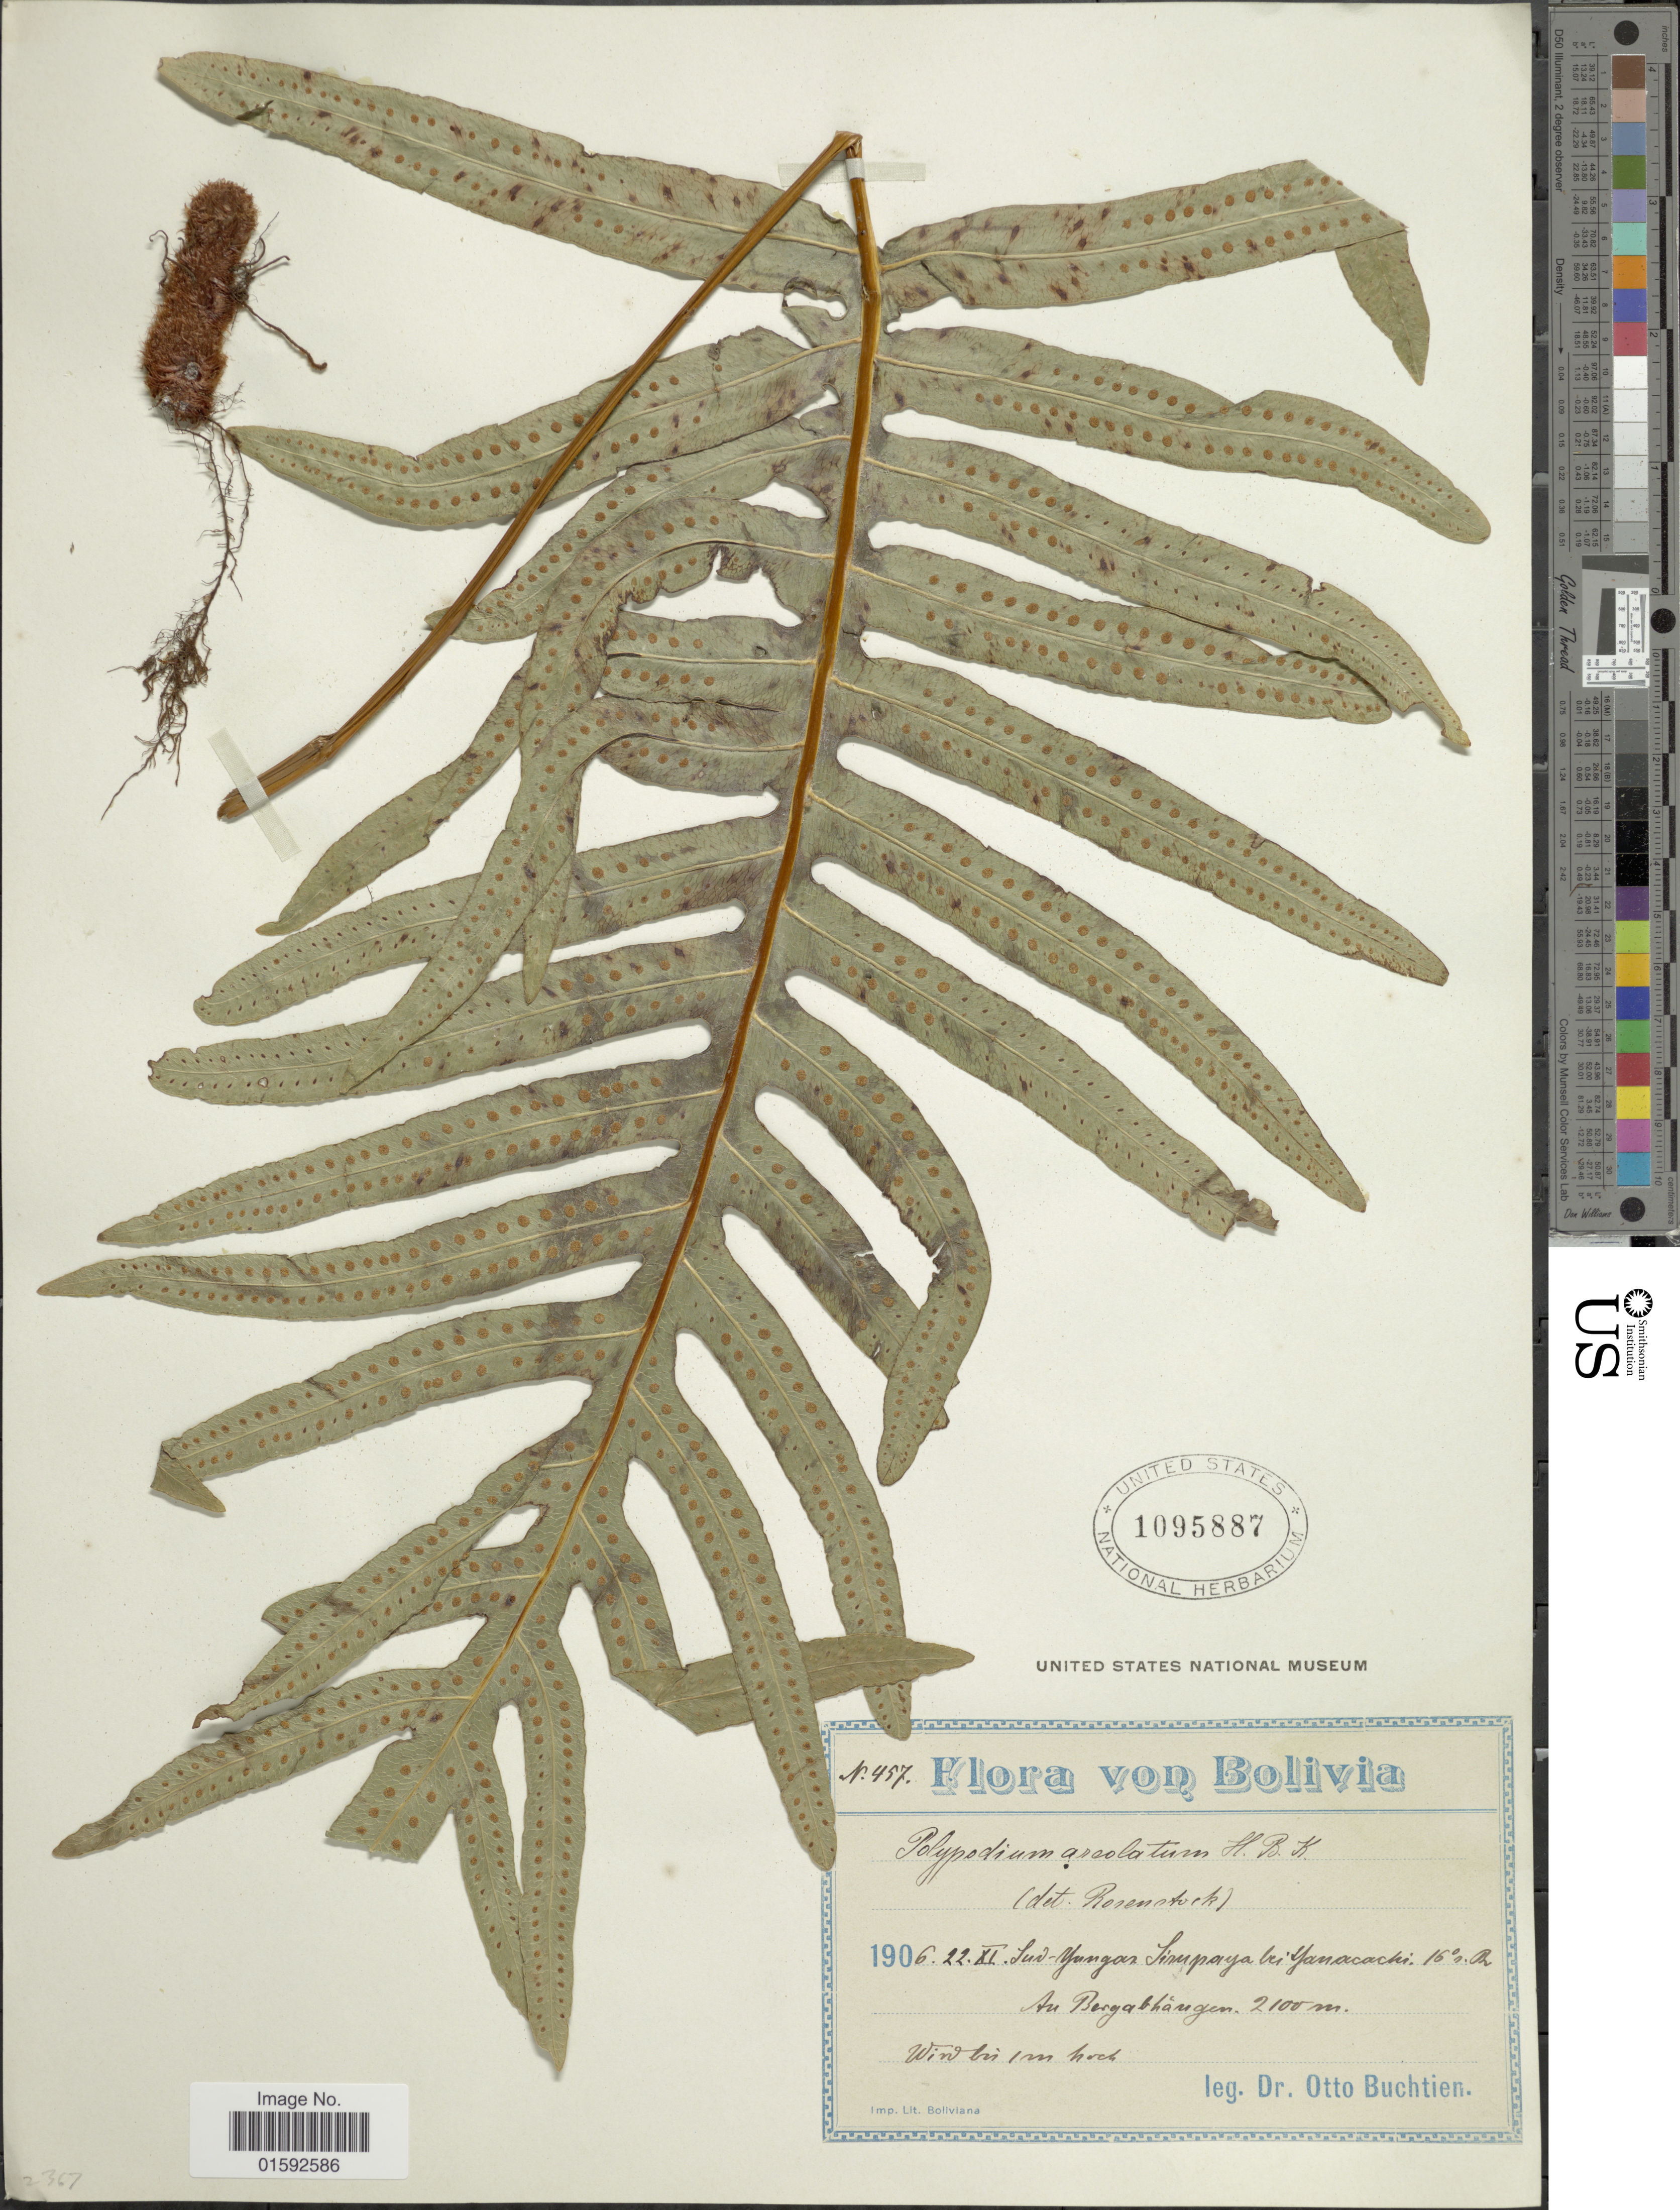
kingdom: Plantae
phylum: Tracheophyta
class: Polypodiopsida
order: Polypodiales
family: Polypodiaceae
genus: Phlebodium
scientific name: Phlebodium pseudoaureum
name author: (Cav.) Lellinger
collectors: O. Buchtien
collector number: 457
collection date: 1906-11-22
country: Bolivia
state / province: La Paz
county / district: Sud Yungas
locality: Sirupaya bei Yanacachi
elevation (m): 2100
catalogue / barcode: US 1095887